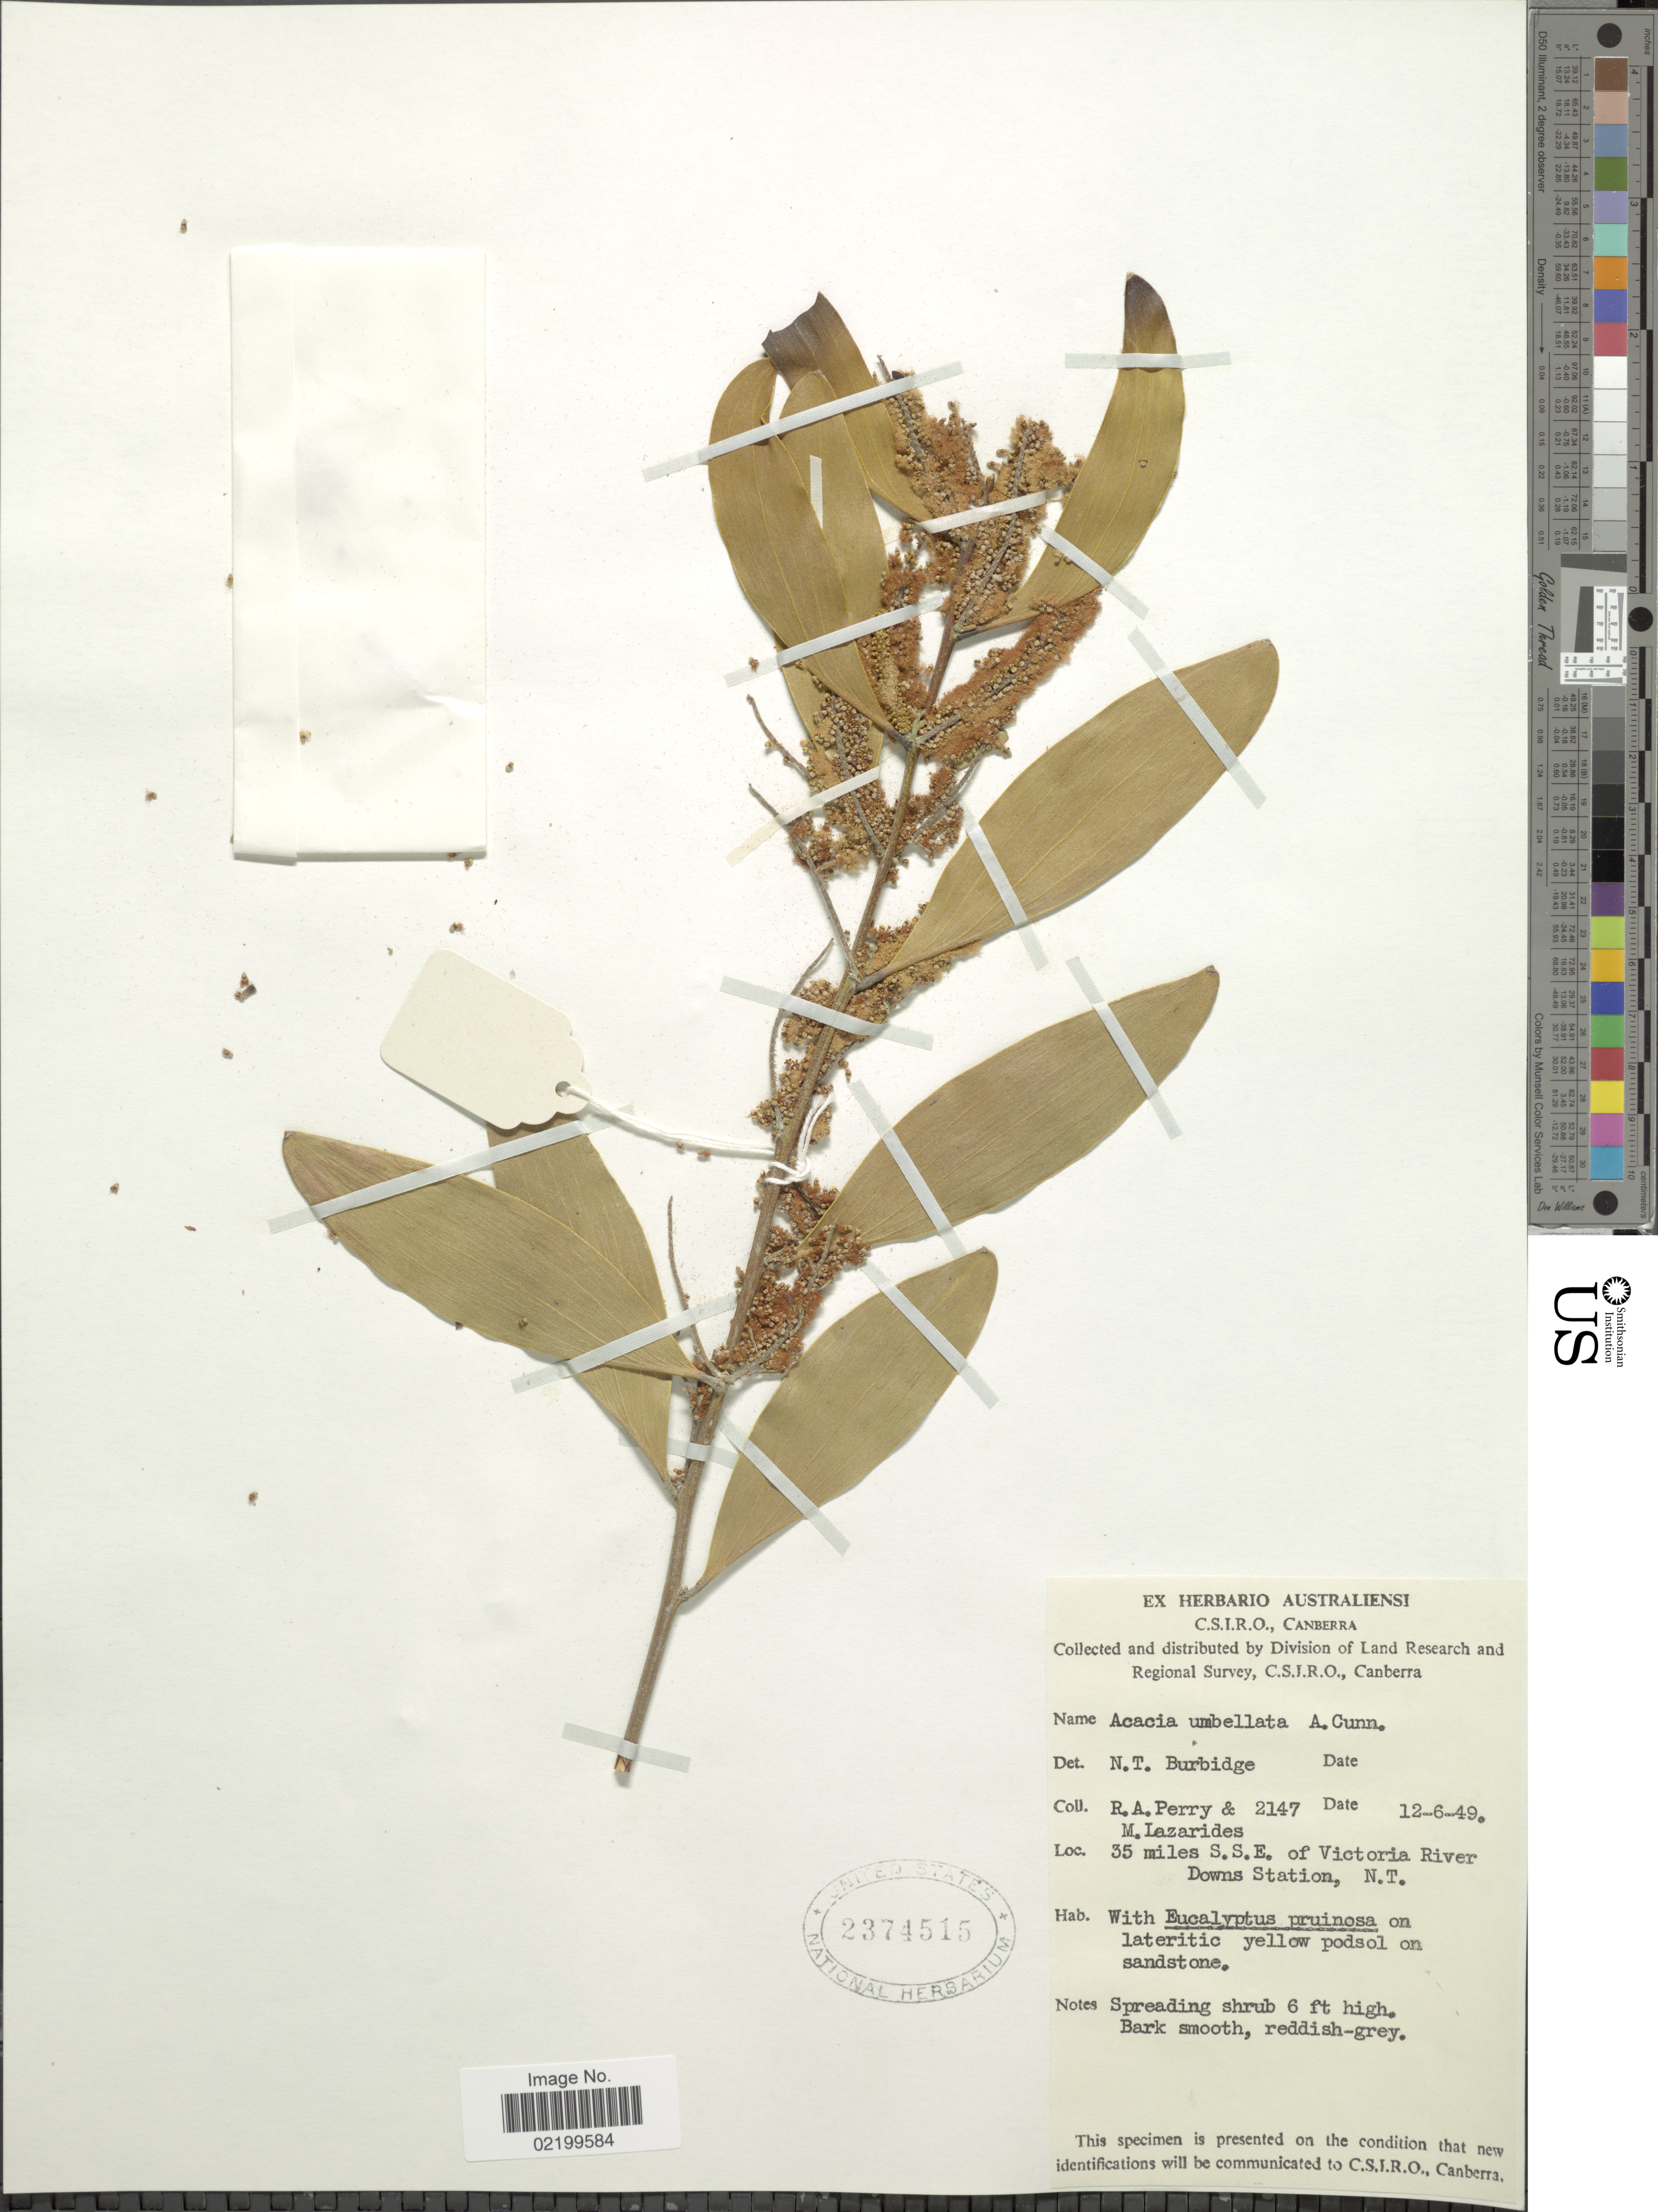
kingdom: Plantae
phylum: Tracheophyta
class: Magnoliopsida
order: Fabales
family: Fabaceae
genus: Acacia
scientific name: Acacia umbellata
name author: Benth.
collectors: Perry, R. A. & M. Lazarides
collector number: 2147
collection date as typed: Transcribed d/m/y: 12/6/49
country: Australia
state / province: Northern Territory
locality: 35 miles S.S.E. of Victoria River Downs Station, N.T.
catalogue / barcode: US 2374515